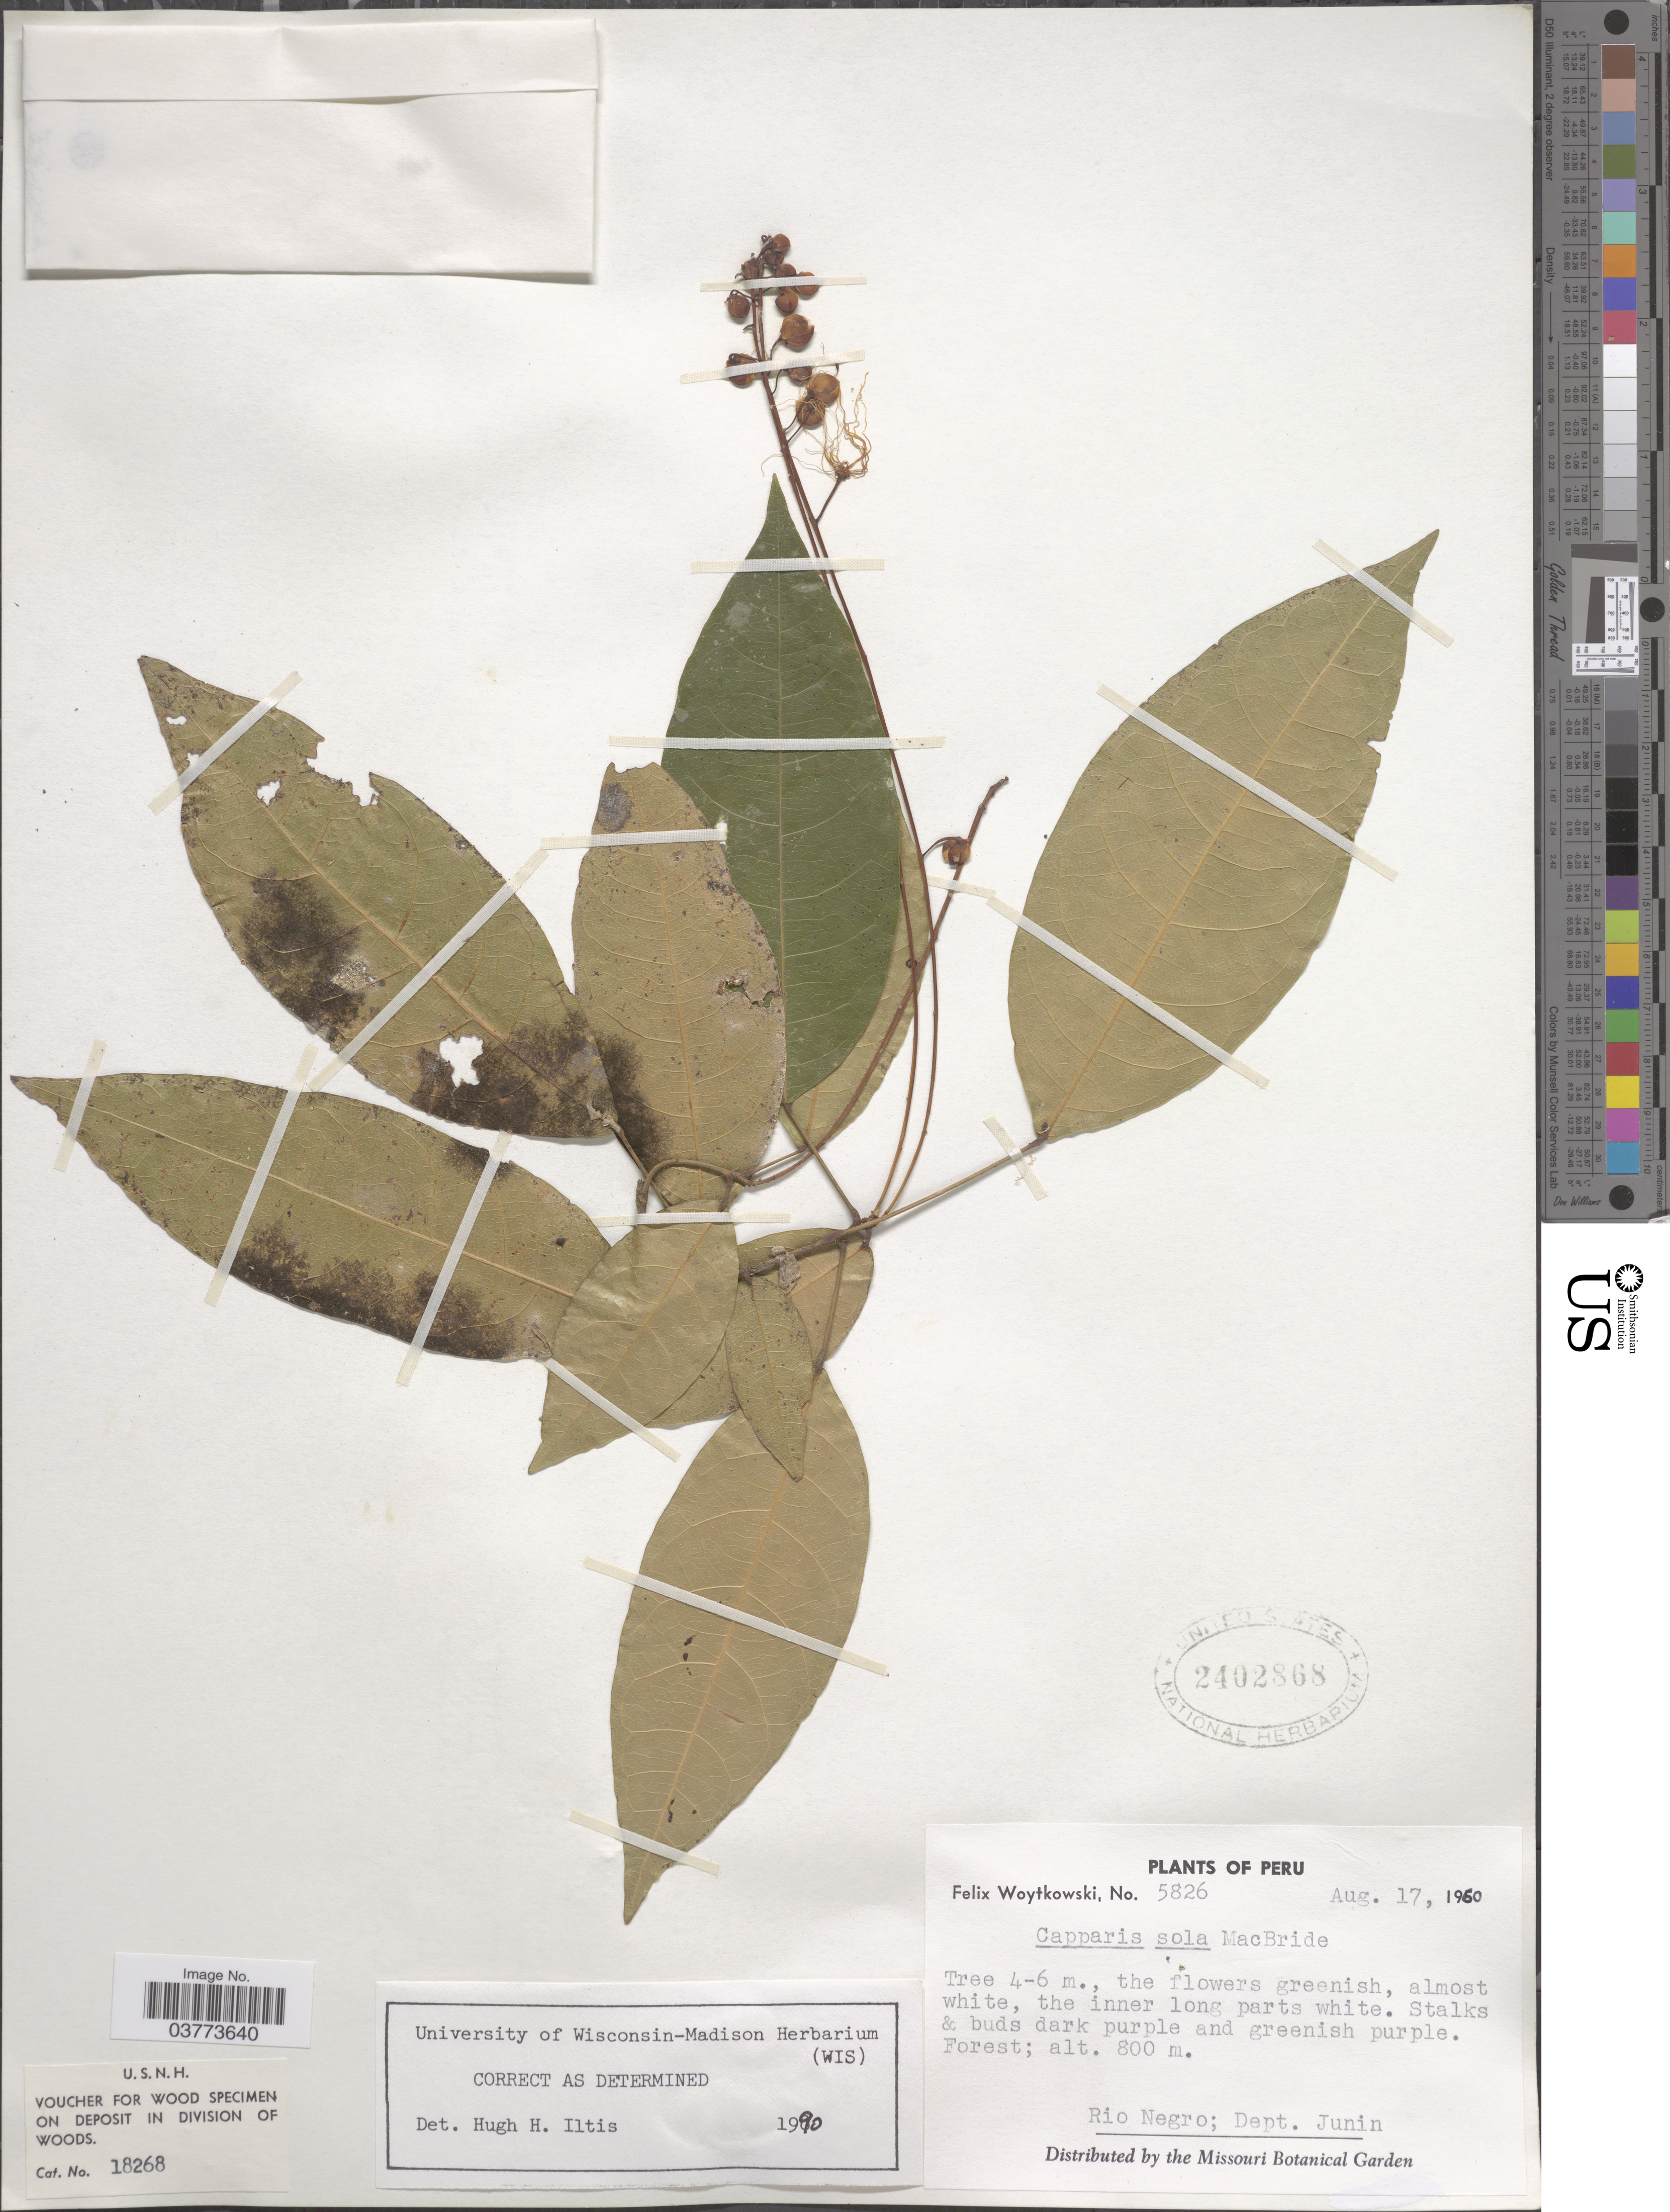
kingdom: Plantae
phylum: Tracheophyta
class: Magnoliopsida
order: Brassicales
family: Capparaceae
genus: Capparidastrum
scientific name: Capparidastrum sola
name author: (J.F. Macbr.) Iltis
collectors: F. Woytkowski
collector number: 5826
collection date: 1960-08-17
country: Peru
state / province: Junín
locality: Rio Negro; Dept. Junin.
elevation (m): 800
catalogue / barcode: US 2402868